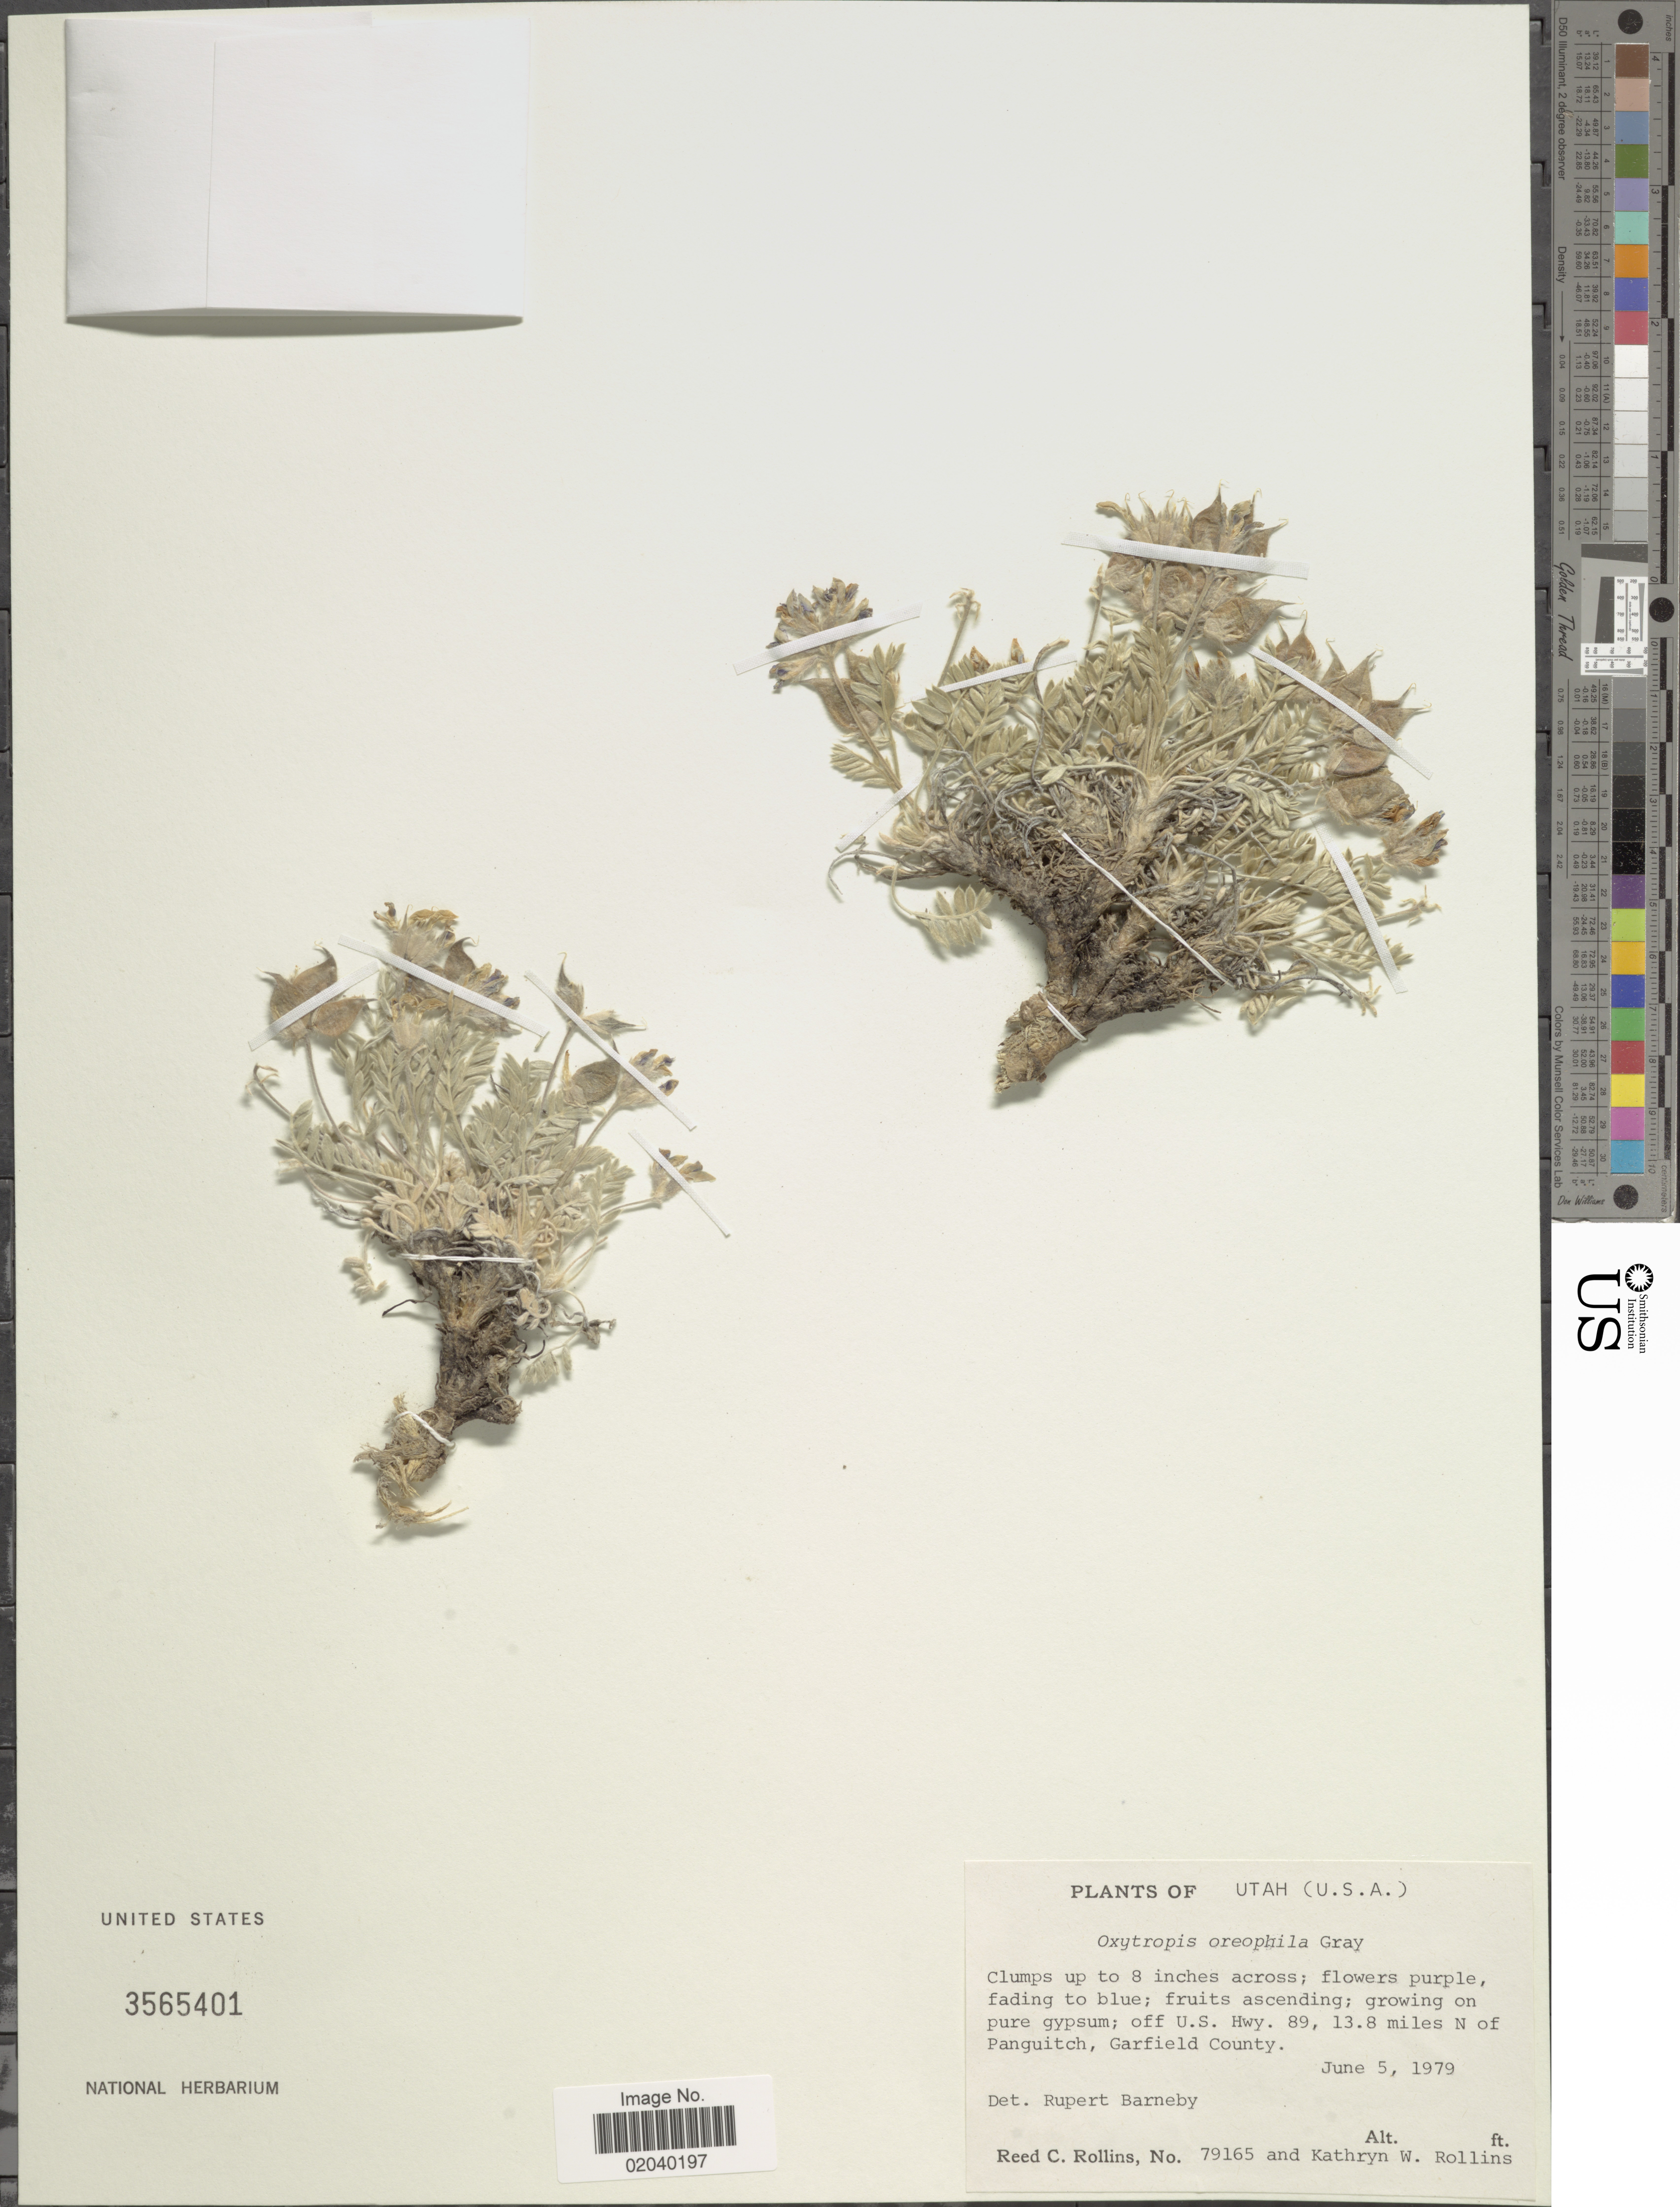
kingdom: Plantae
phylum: Tracheophyta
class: Magnoliopsida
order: Fabales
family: Fabaceae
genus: Oxytropis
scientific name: Oxytropis oreophila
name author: A. Gray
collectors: R. C. Rollins & K. W. Rollins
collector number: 79165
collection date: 1979-06-05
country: United States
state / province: Utah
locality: Off U.S. Hwy. 89, 13.8 miles N of Panguitch, Garfield County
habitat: growing on pure gypsum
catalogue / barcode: US 3565401